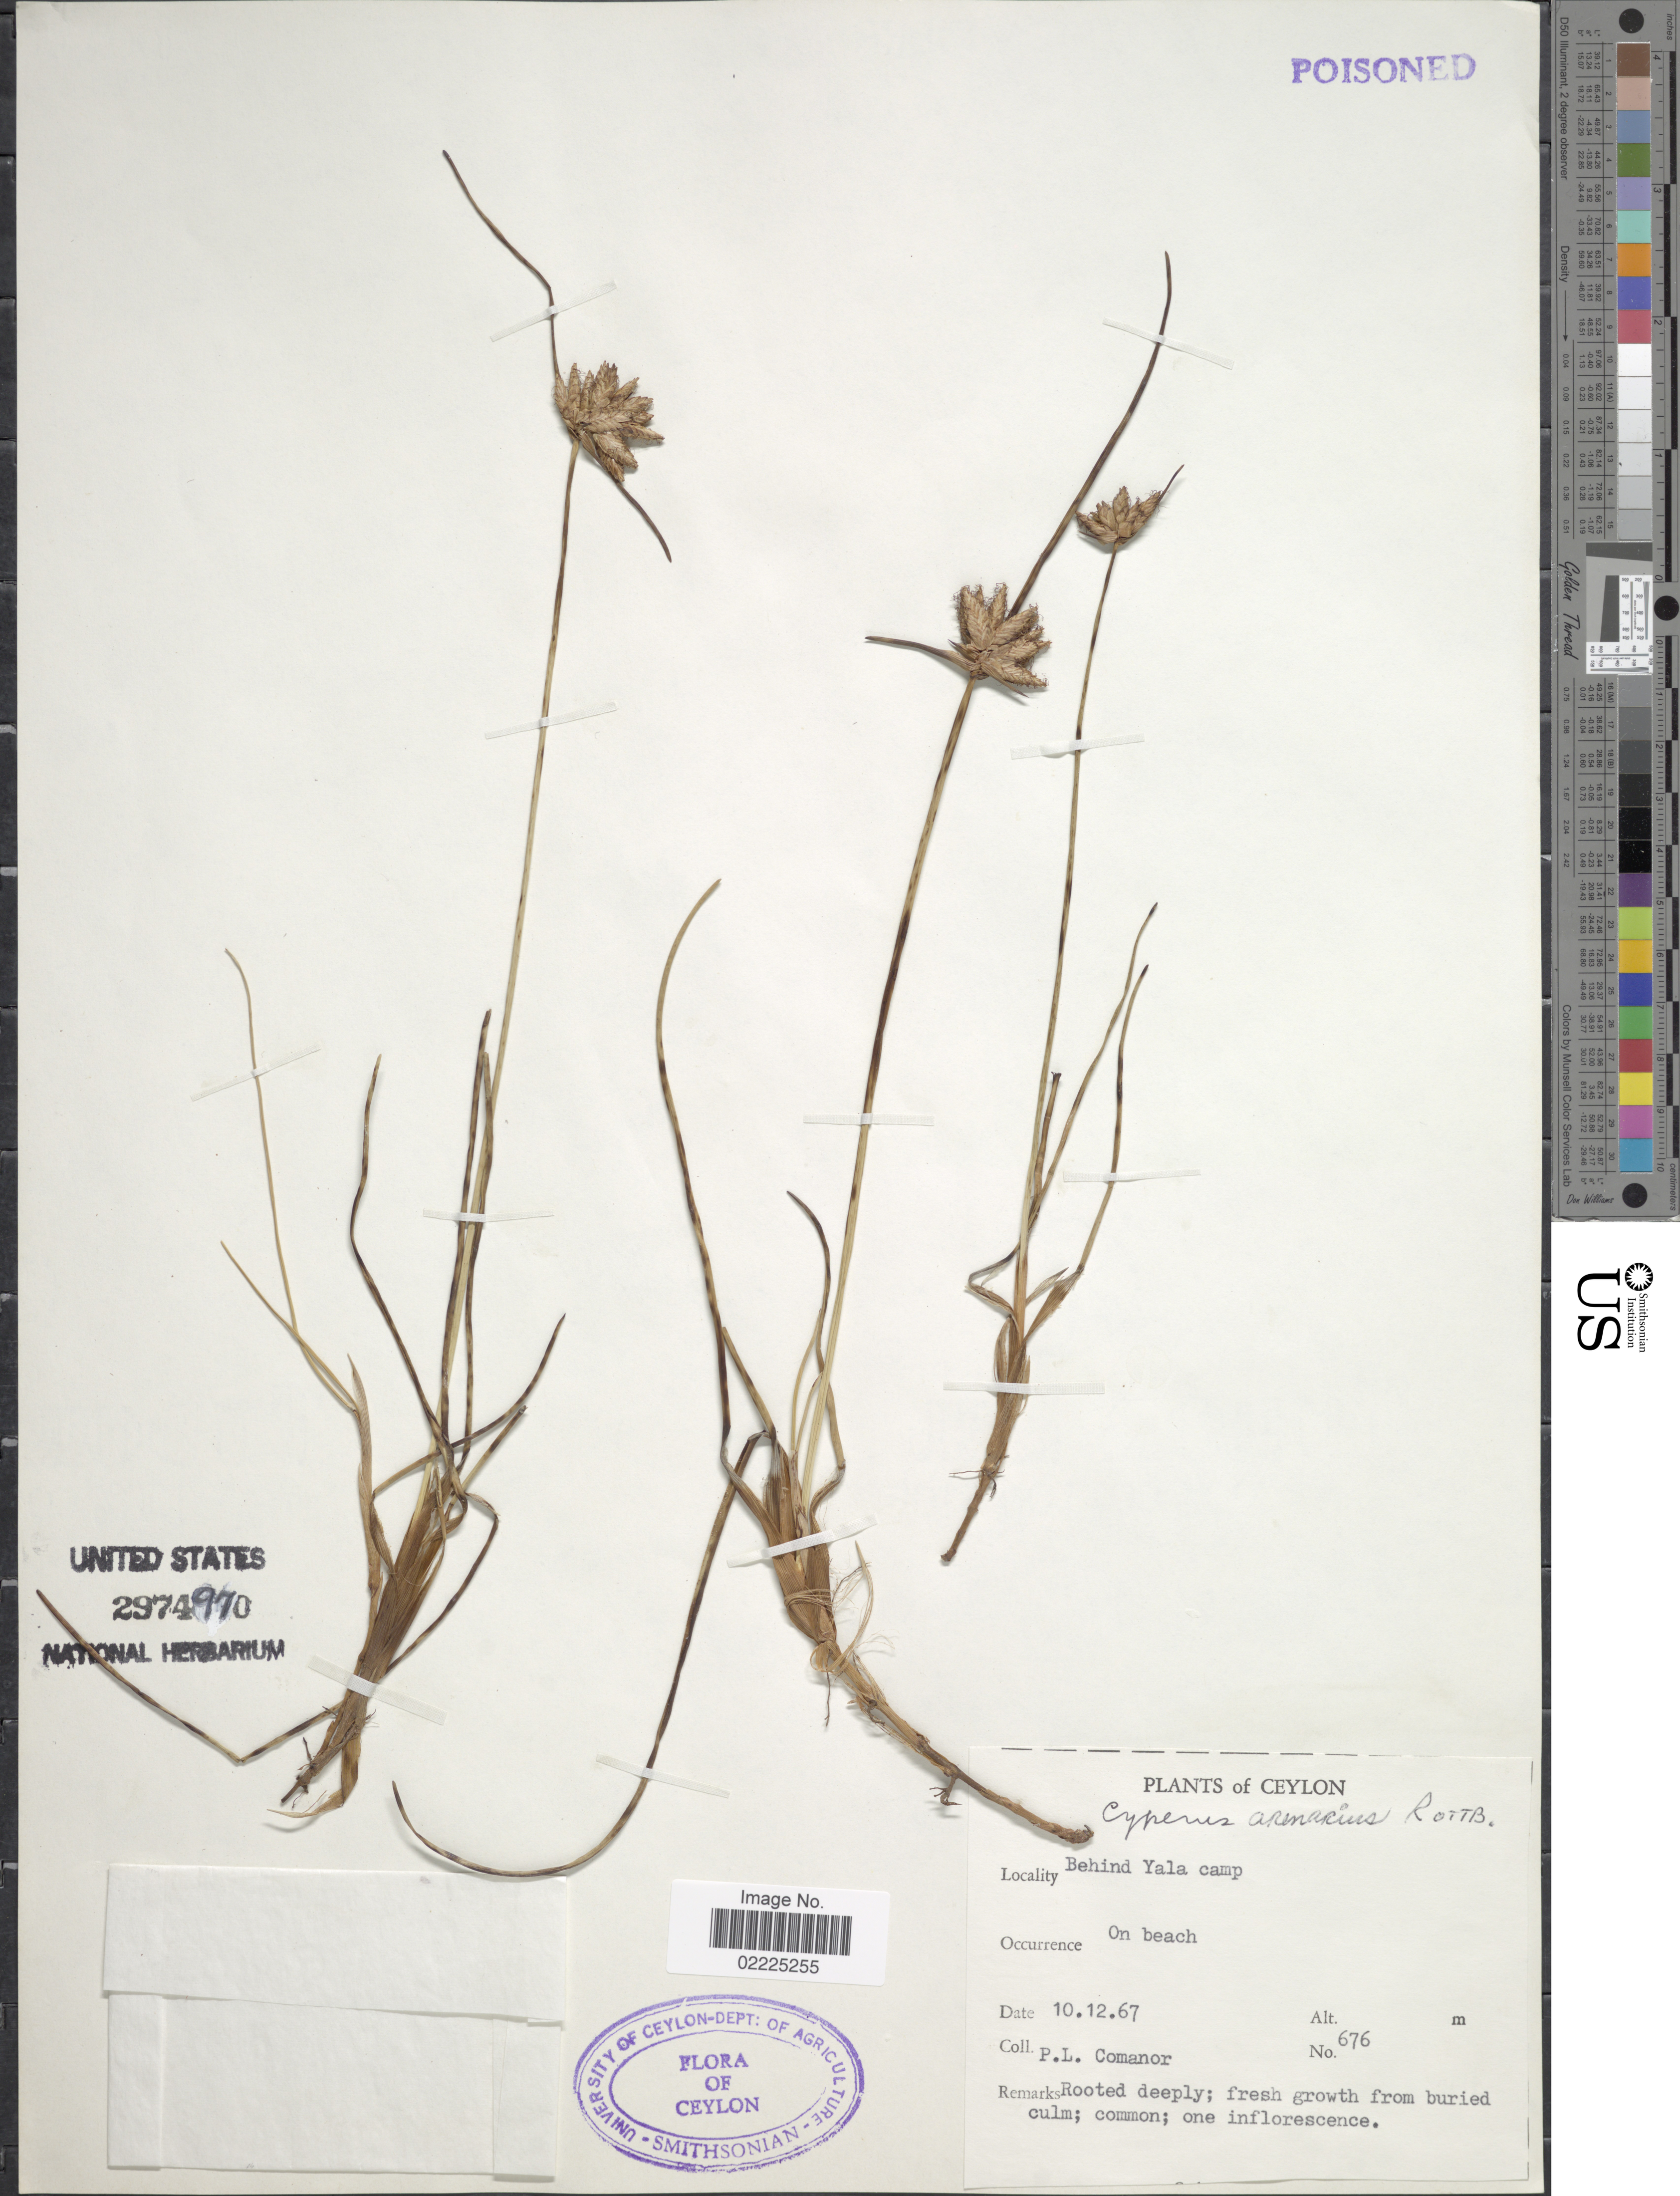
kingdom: Plantae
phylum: Tracheophyta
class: Liliopsida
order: Poales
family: Cyperaceae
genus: Cyperus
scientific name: Cyperus arenarius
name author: Retz.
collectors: P. Comanor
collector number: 676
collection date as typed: Transcribed d/m/y: 10/12/67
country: Sri Lanka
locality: Ceylon, Behind Yala Camp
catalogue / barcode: US 2974970